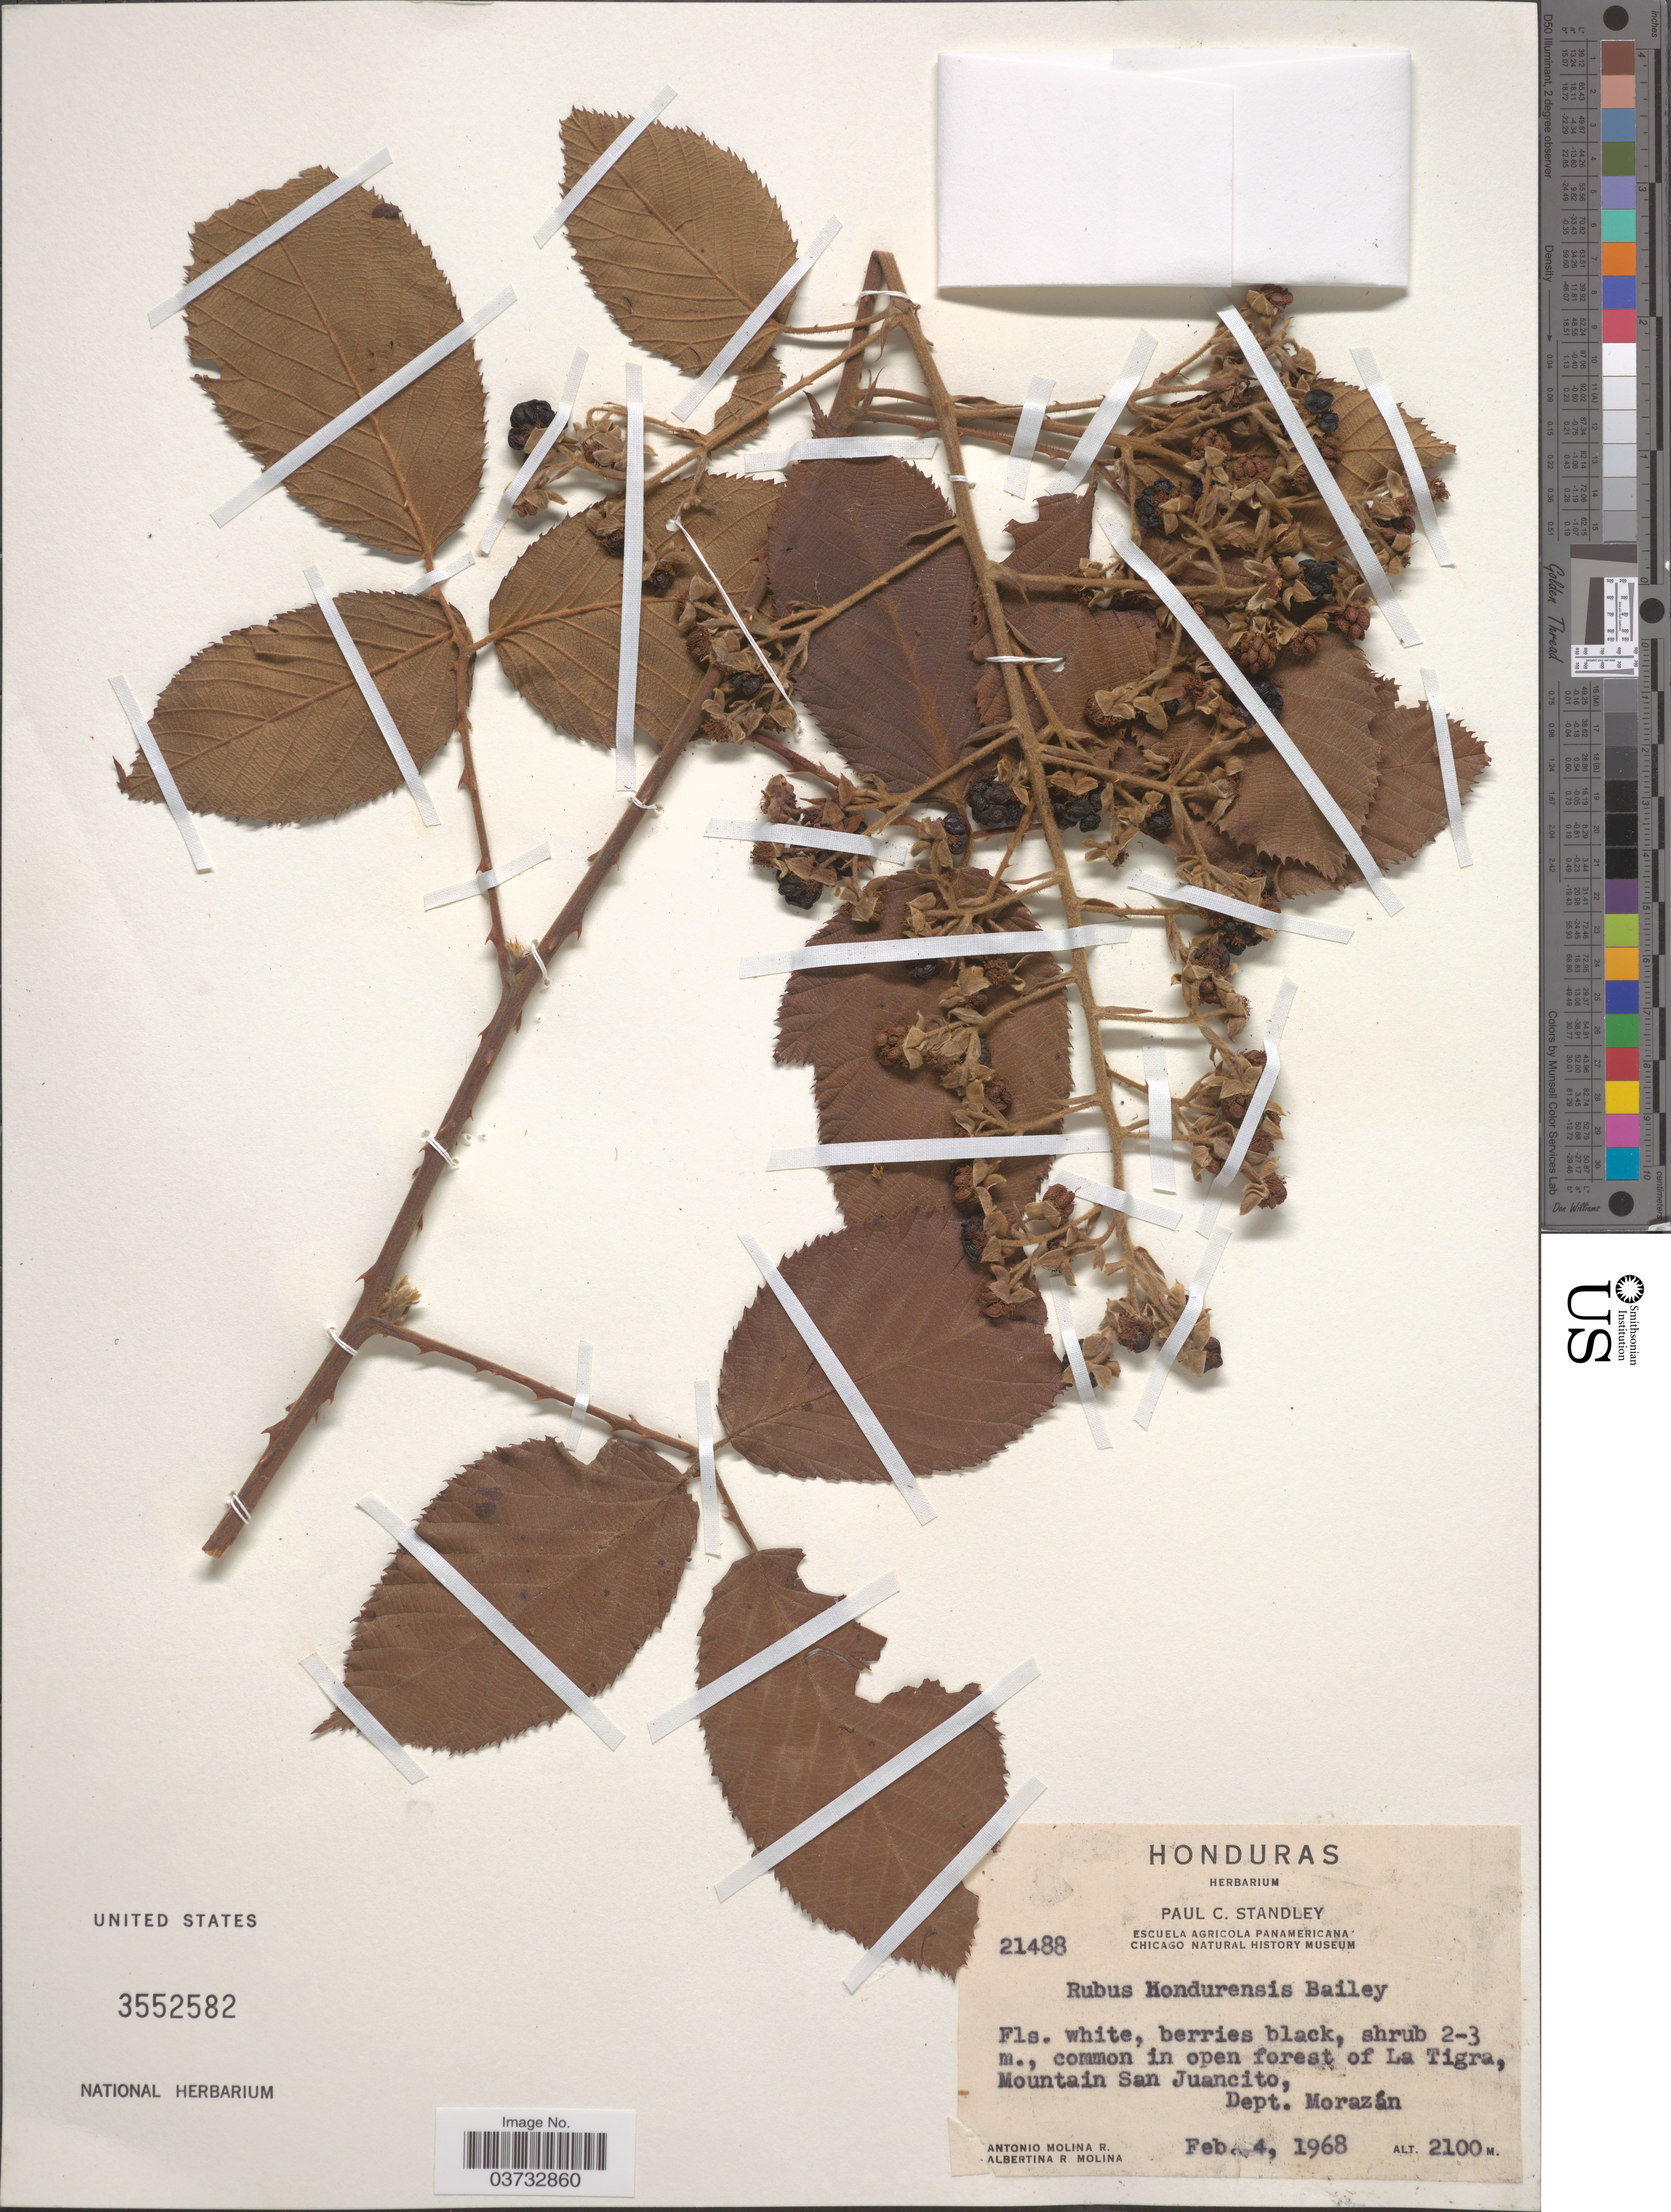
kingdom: Plantae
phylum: Tracheophyta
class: Magnoliopsida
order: Rosales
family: Rosaceae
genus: Rubus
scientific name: Rubus hondurensis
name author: L.H. Bailey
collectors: A. Molina R. & A. R. Molina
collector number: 21488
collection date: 1968-02-04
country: Honduras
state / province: Fco. Morazán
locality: In open forest of La Tigra, Mountain San Juancito, Dept. Morazán.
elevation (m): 2100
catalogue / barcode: US 3552582